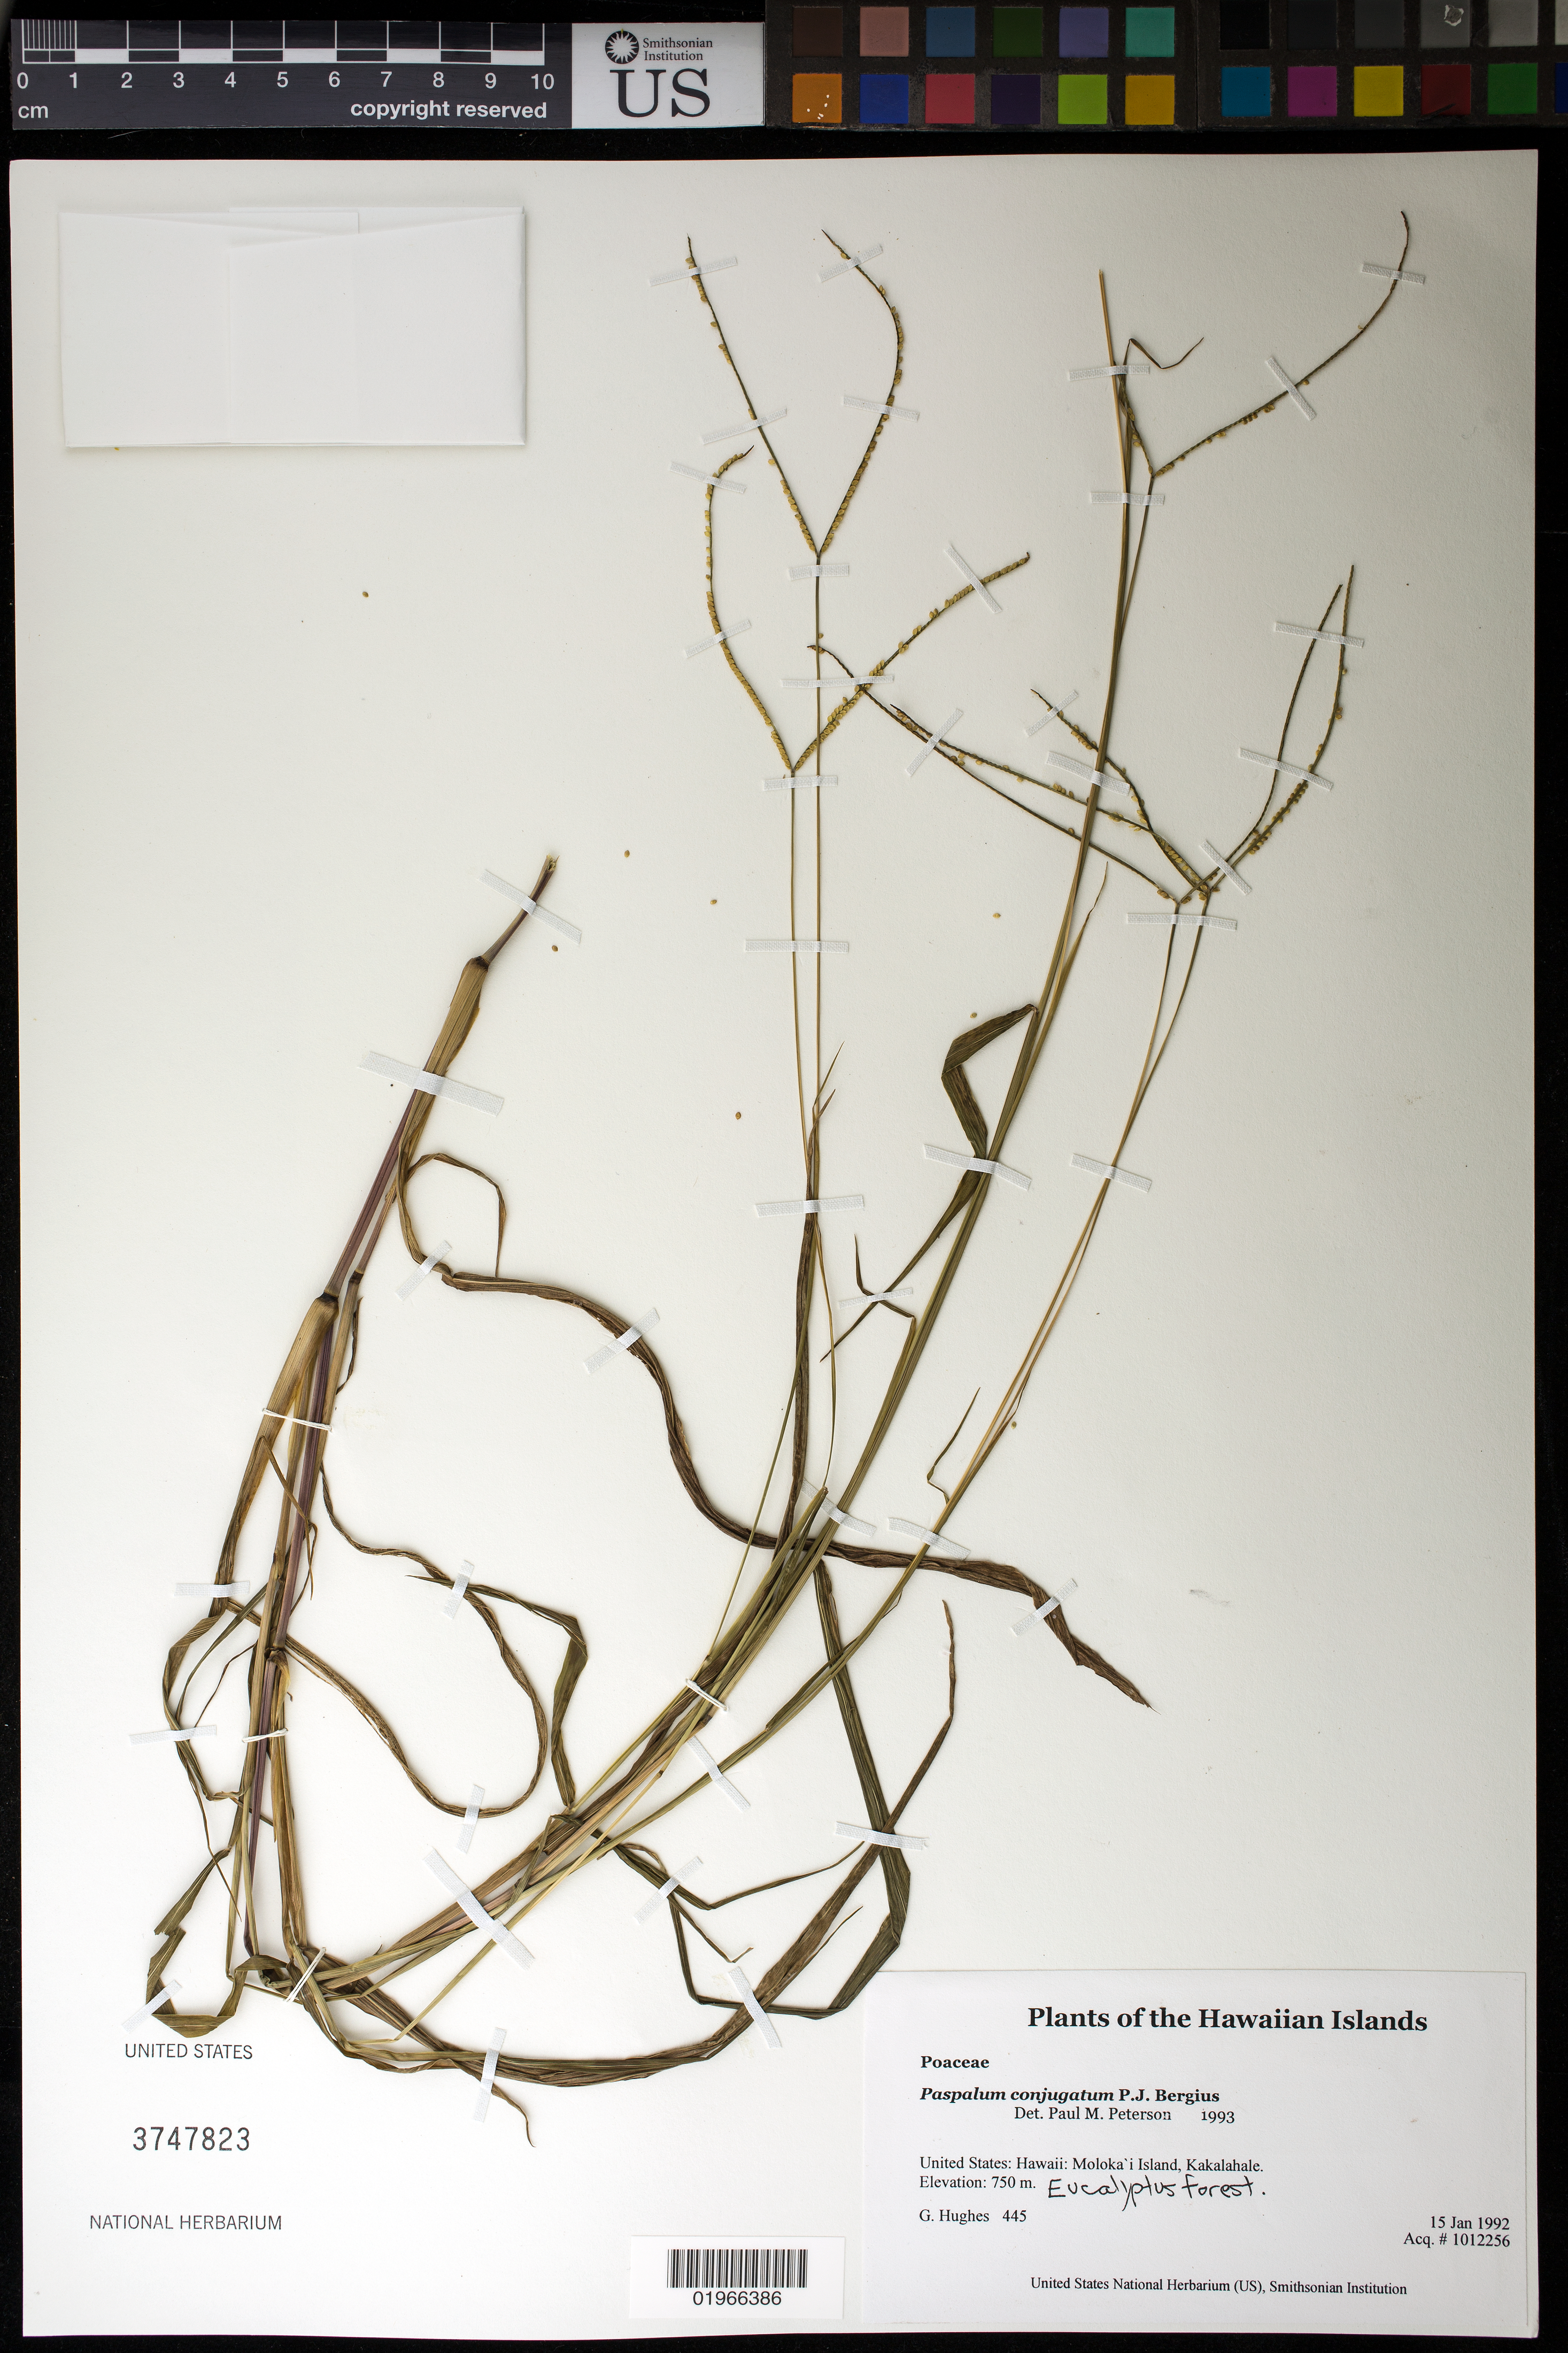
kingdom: Plantae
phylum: Tracheophyta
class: Liliopsida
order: Poales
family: Poaceae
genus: Paspalum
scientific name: Paspalum conjugatum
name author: P.J. Bergius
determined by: Peterson, Paul M., (BOT), Smithsonian Institution - National Museum of Natural History (UNITED STATES)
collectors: G. Hughes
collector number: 445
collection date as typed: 1-15-92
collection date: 1992-01-15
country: United States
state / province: Hawaii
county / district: Maui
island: Moloka'i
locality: Kakalahale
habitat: Forest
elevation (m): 750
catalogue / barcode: US 3747823